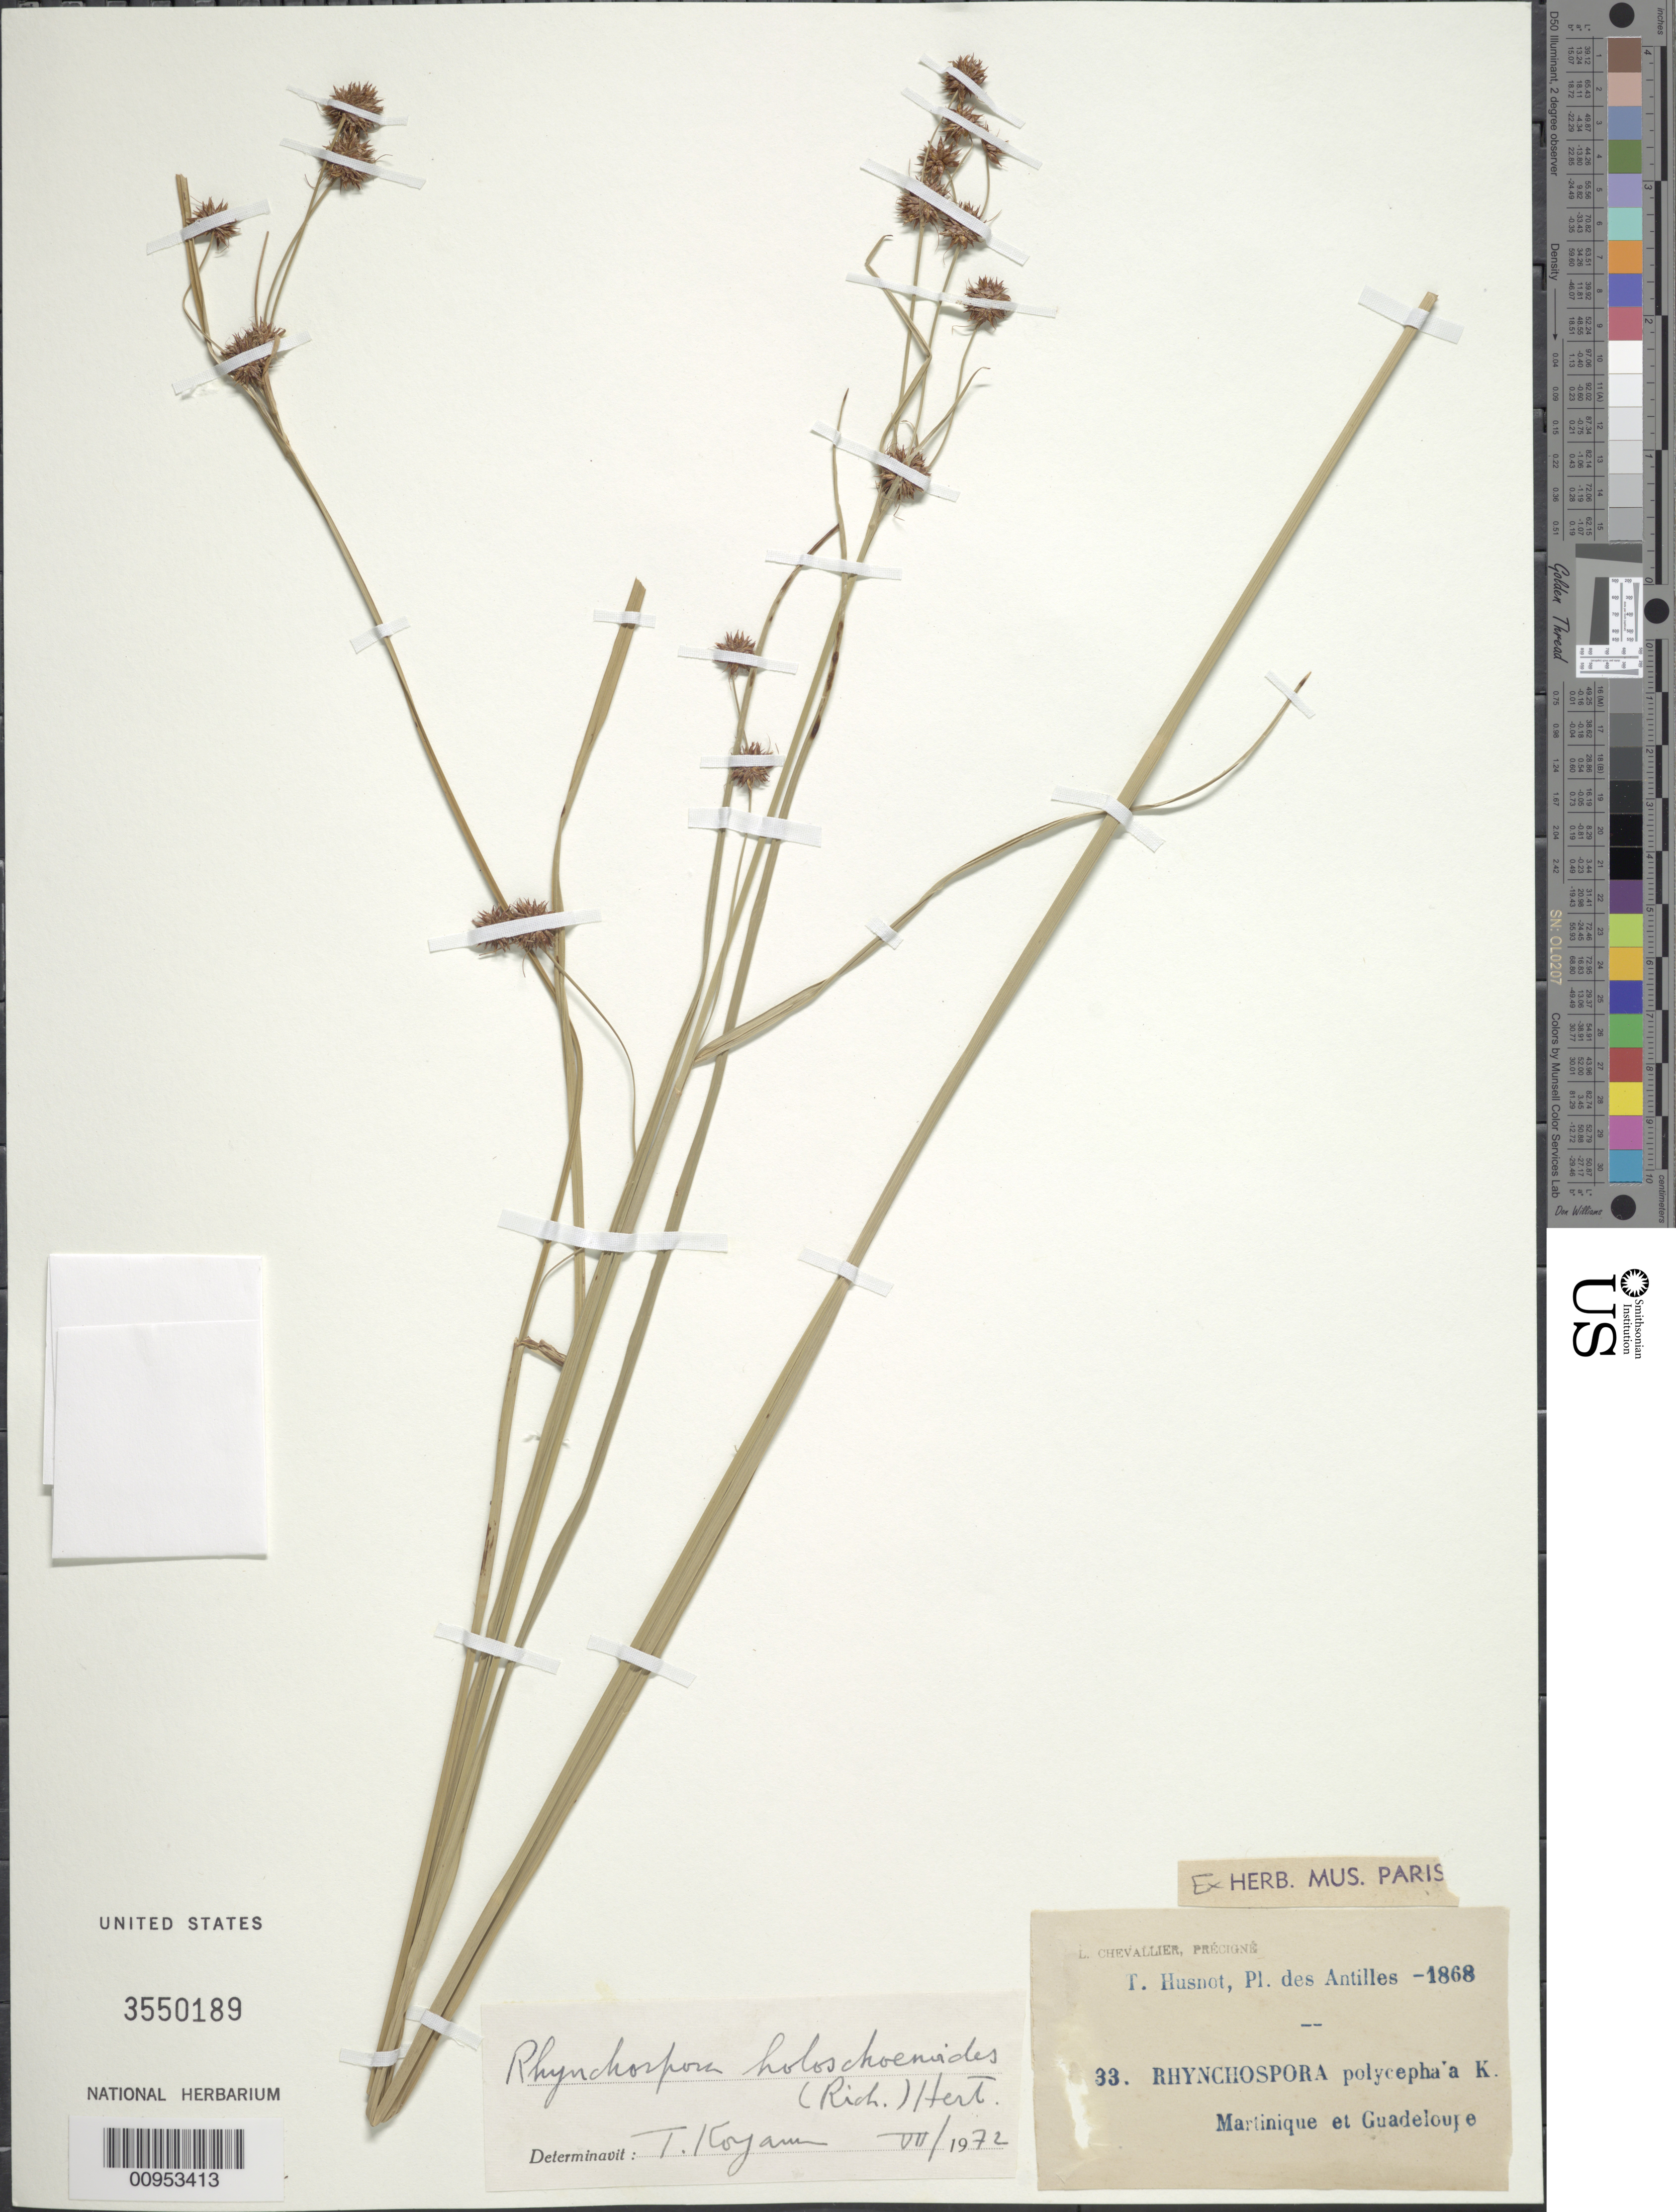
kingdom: Plantae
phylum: Tracheophyta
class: Liliopsida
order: Poales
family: Cyperaceae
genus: Rhynchospora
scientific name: Rhynchospora holoschoenoides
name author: (Rich.) Herter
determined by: Koyama, T.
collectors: P. T. Husnot & L. Chevallier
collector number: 33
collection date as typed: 1868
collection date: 1868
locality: Martinique et Guadeloupe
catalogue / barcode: US 3550189